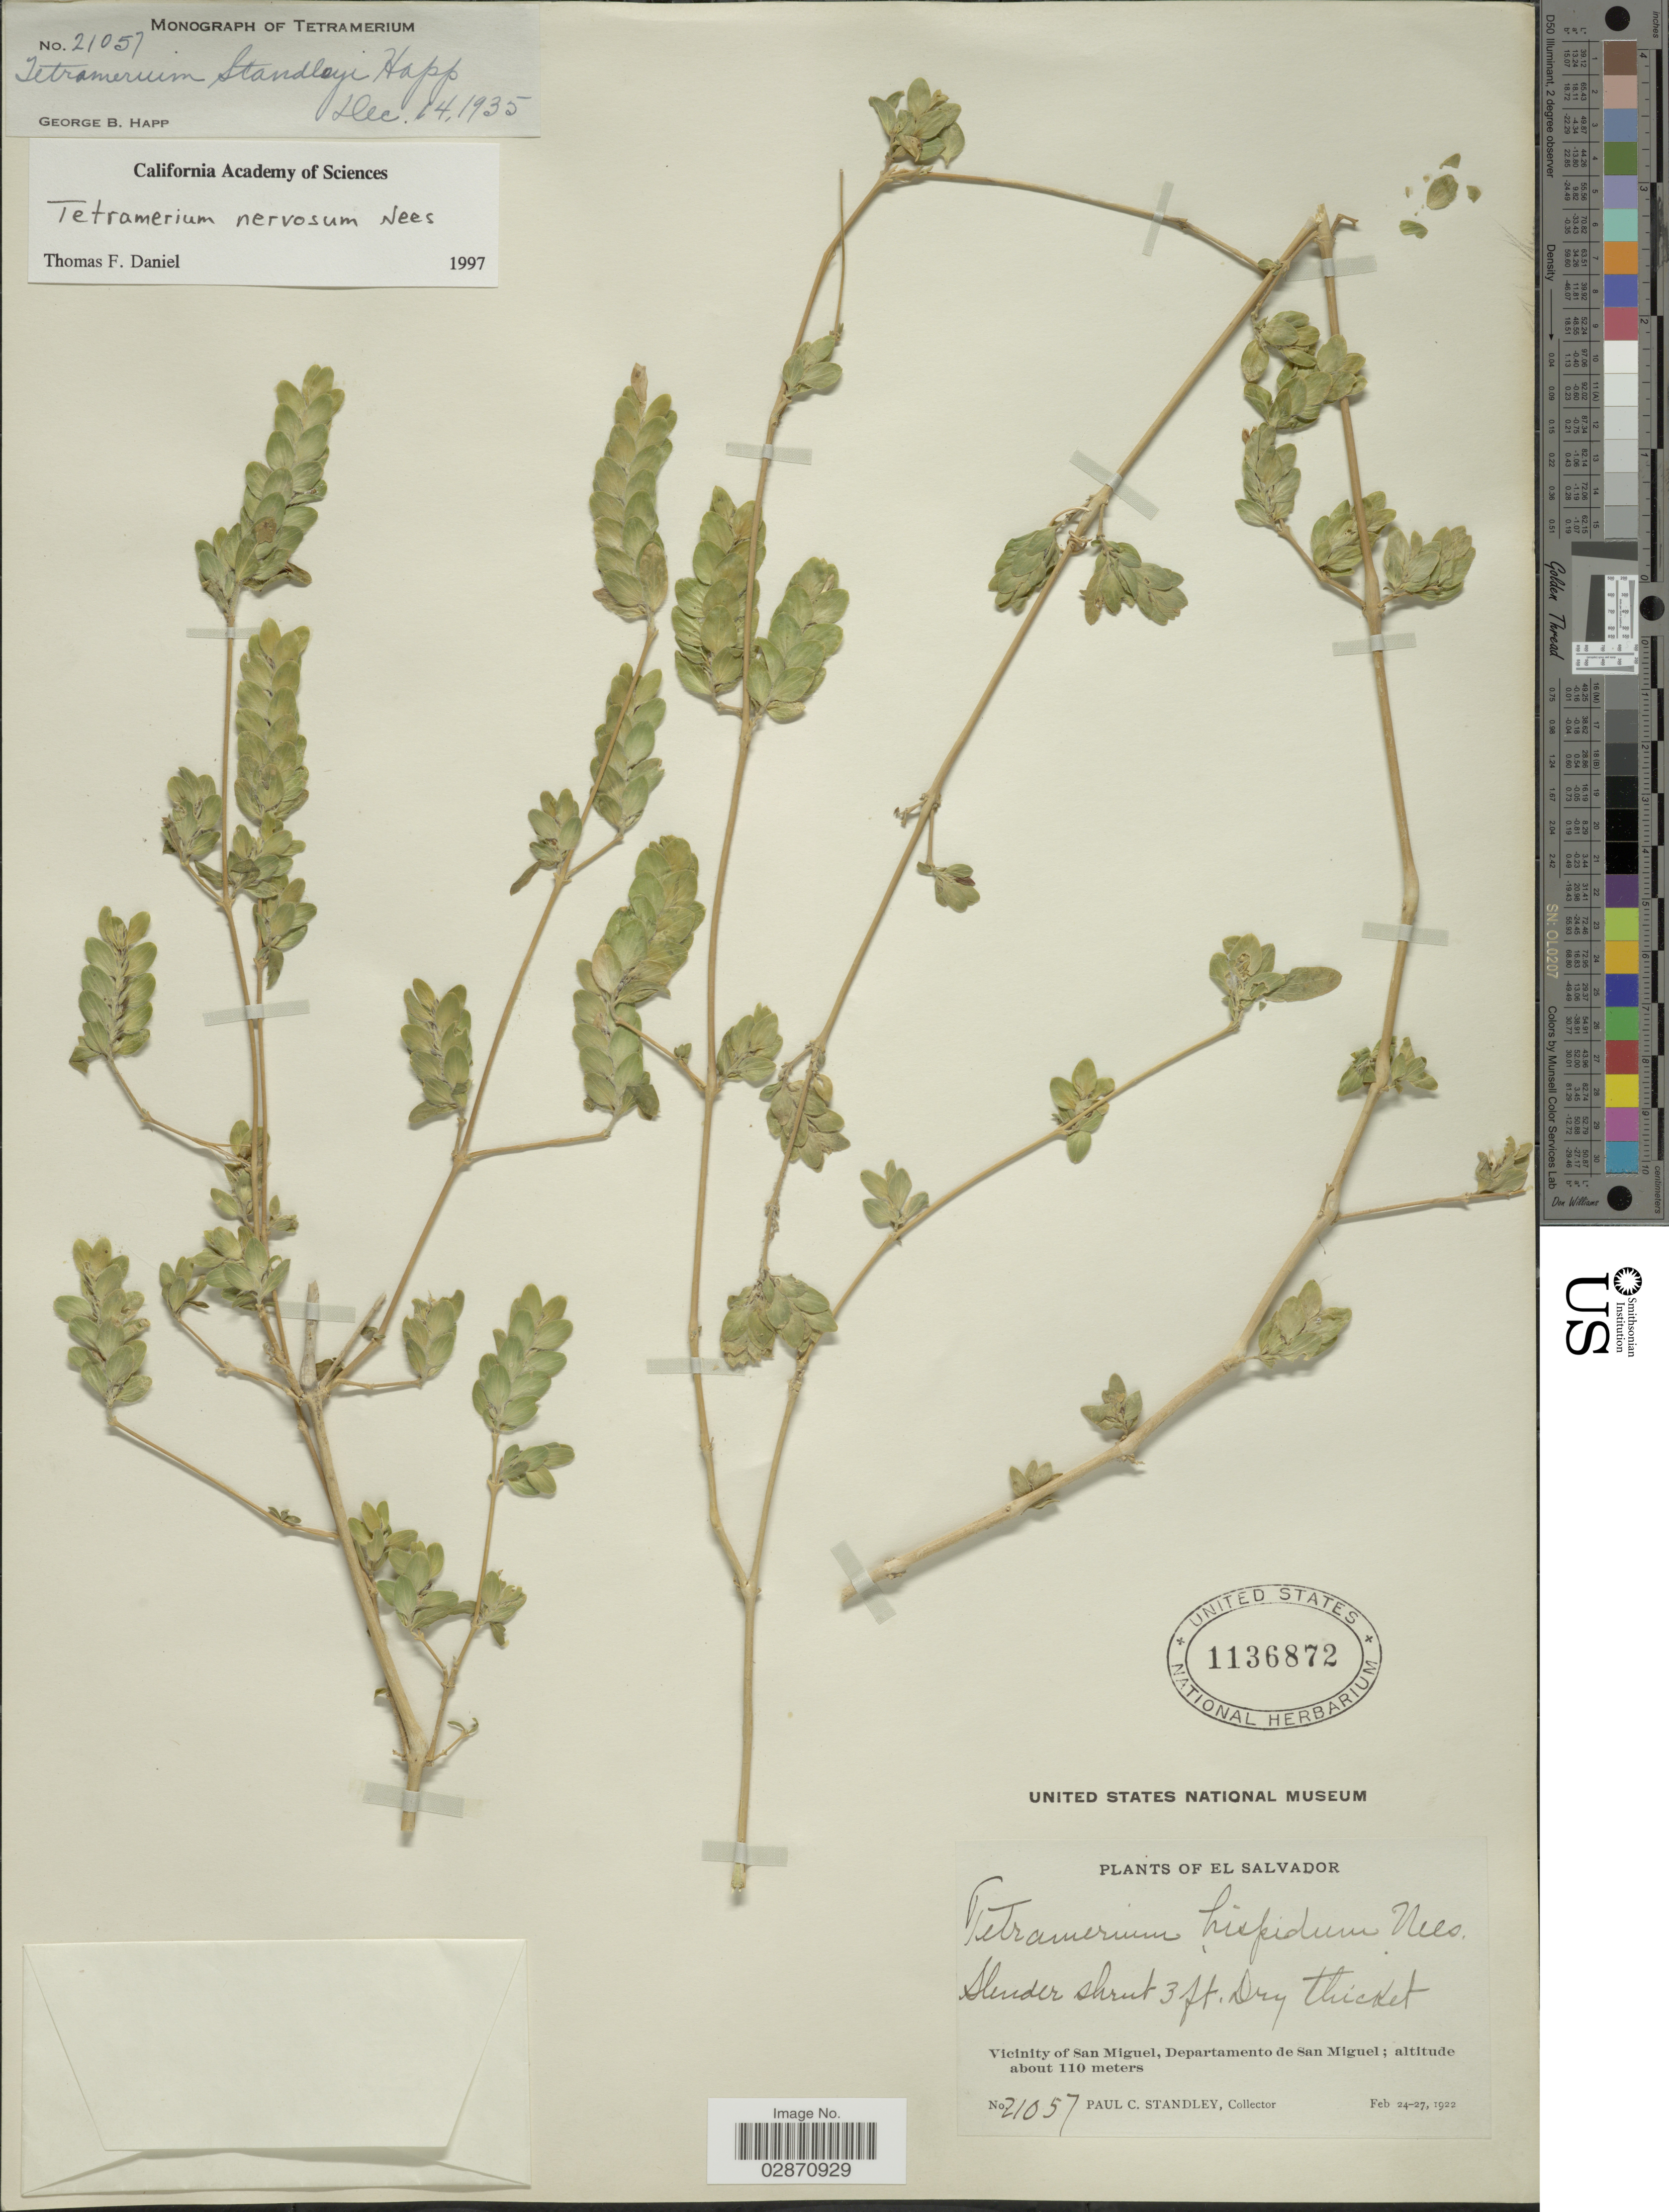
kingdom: Plantae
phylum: Tracheophyta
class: Magnoliopsida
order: Lamiales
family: Acanthaceae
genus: Tetramerium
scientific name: Tetramerium nervosum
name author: Nees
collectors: P. C. Standley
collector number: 21057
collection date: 1922-02-24/1922-02-27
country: El Salvador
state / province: San Miguel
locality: Vicinity of San Miguel, Departamento de San Miguel.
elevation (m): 110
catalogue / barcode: US 1136872